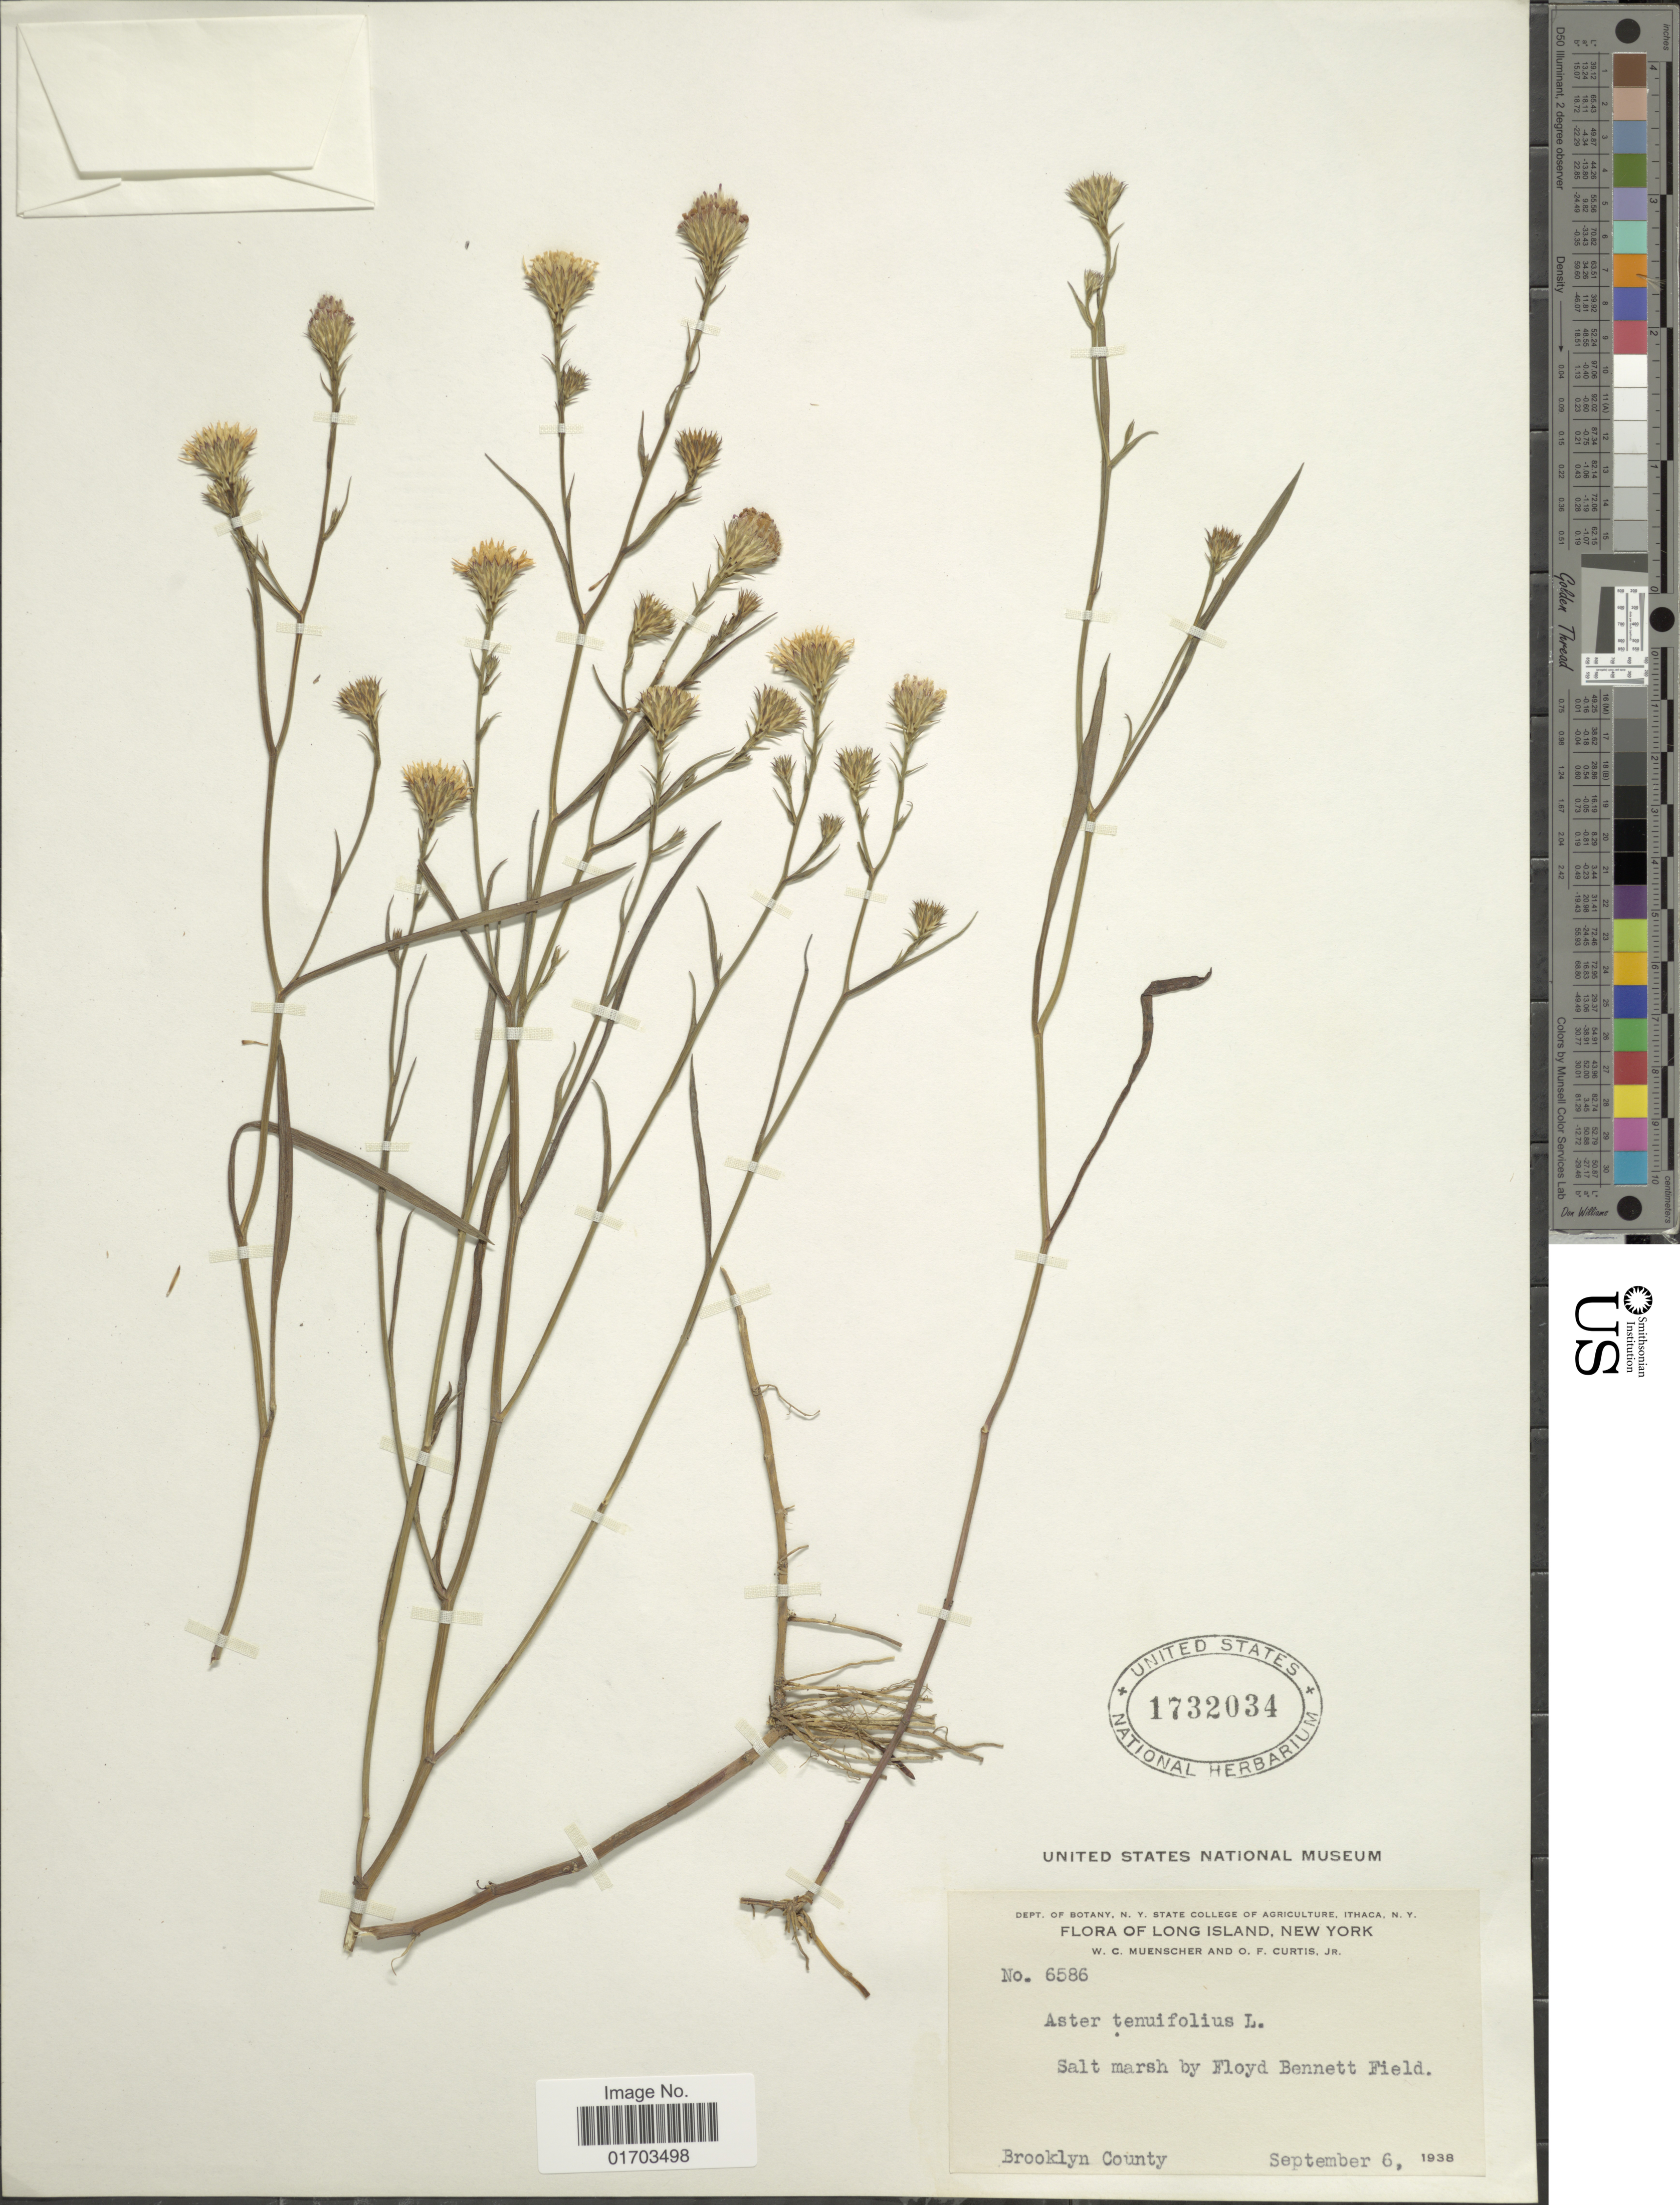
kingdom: Plantae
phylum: Tracheophyta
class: Magnoliopsida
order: Asterales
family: Asteraceae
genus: Symphyotrichum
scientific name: Symphyotrichum tenuifolium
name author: (L.) G.L. Nesom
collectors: W. Muenscher & O. Curtis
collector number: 6586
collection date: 1938-09-06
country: United States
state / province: New York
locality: Long Island, salt marsh by Floyd Bennett Field, Brooklyn County.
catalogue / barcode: US 1732034